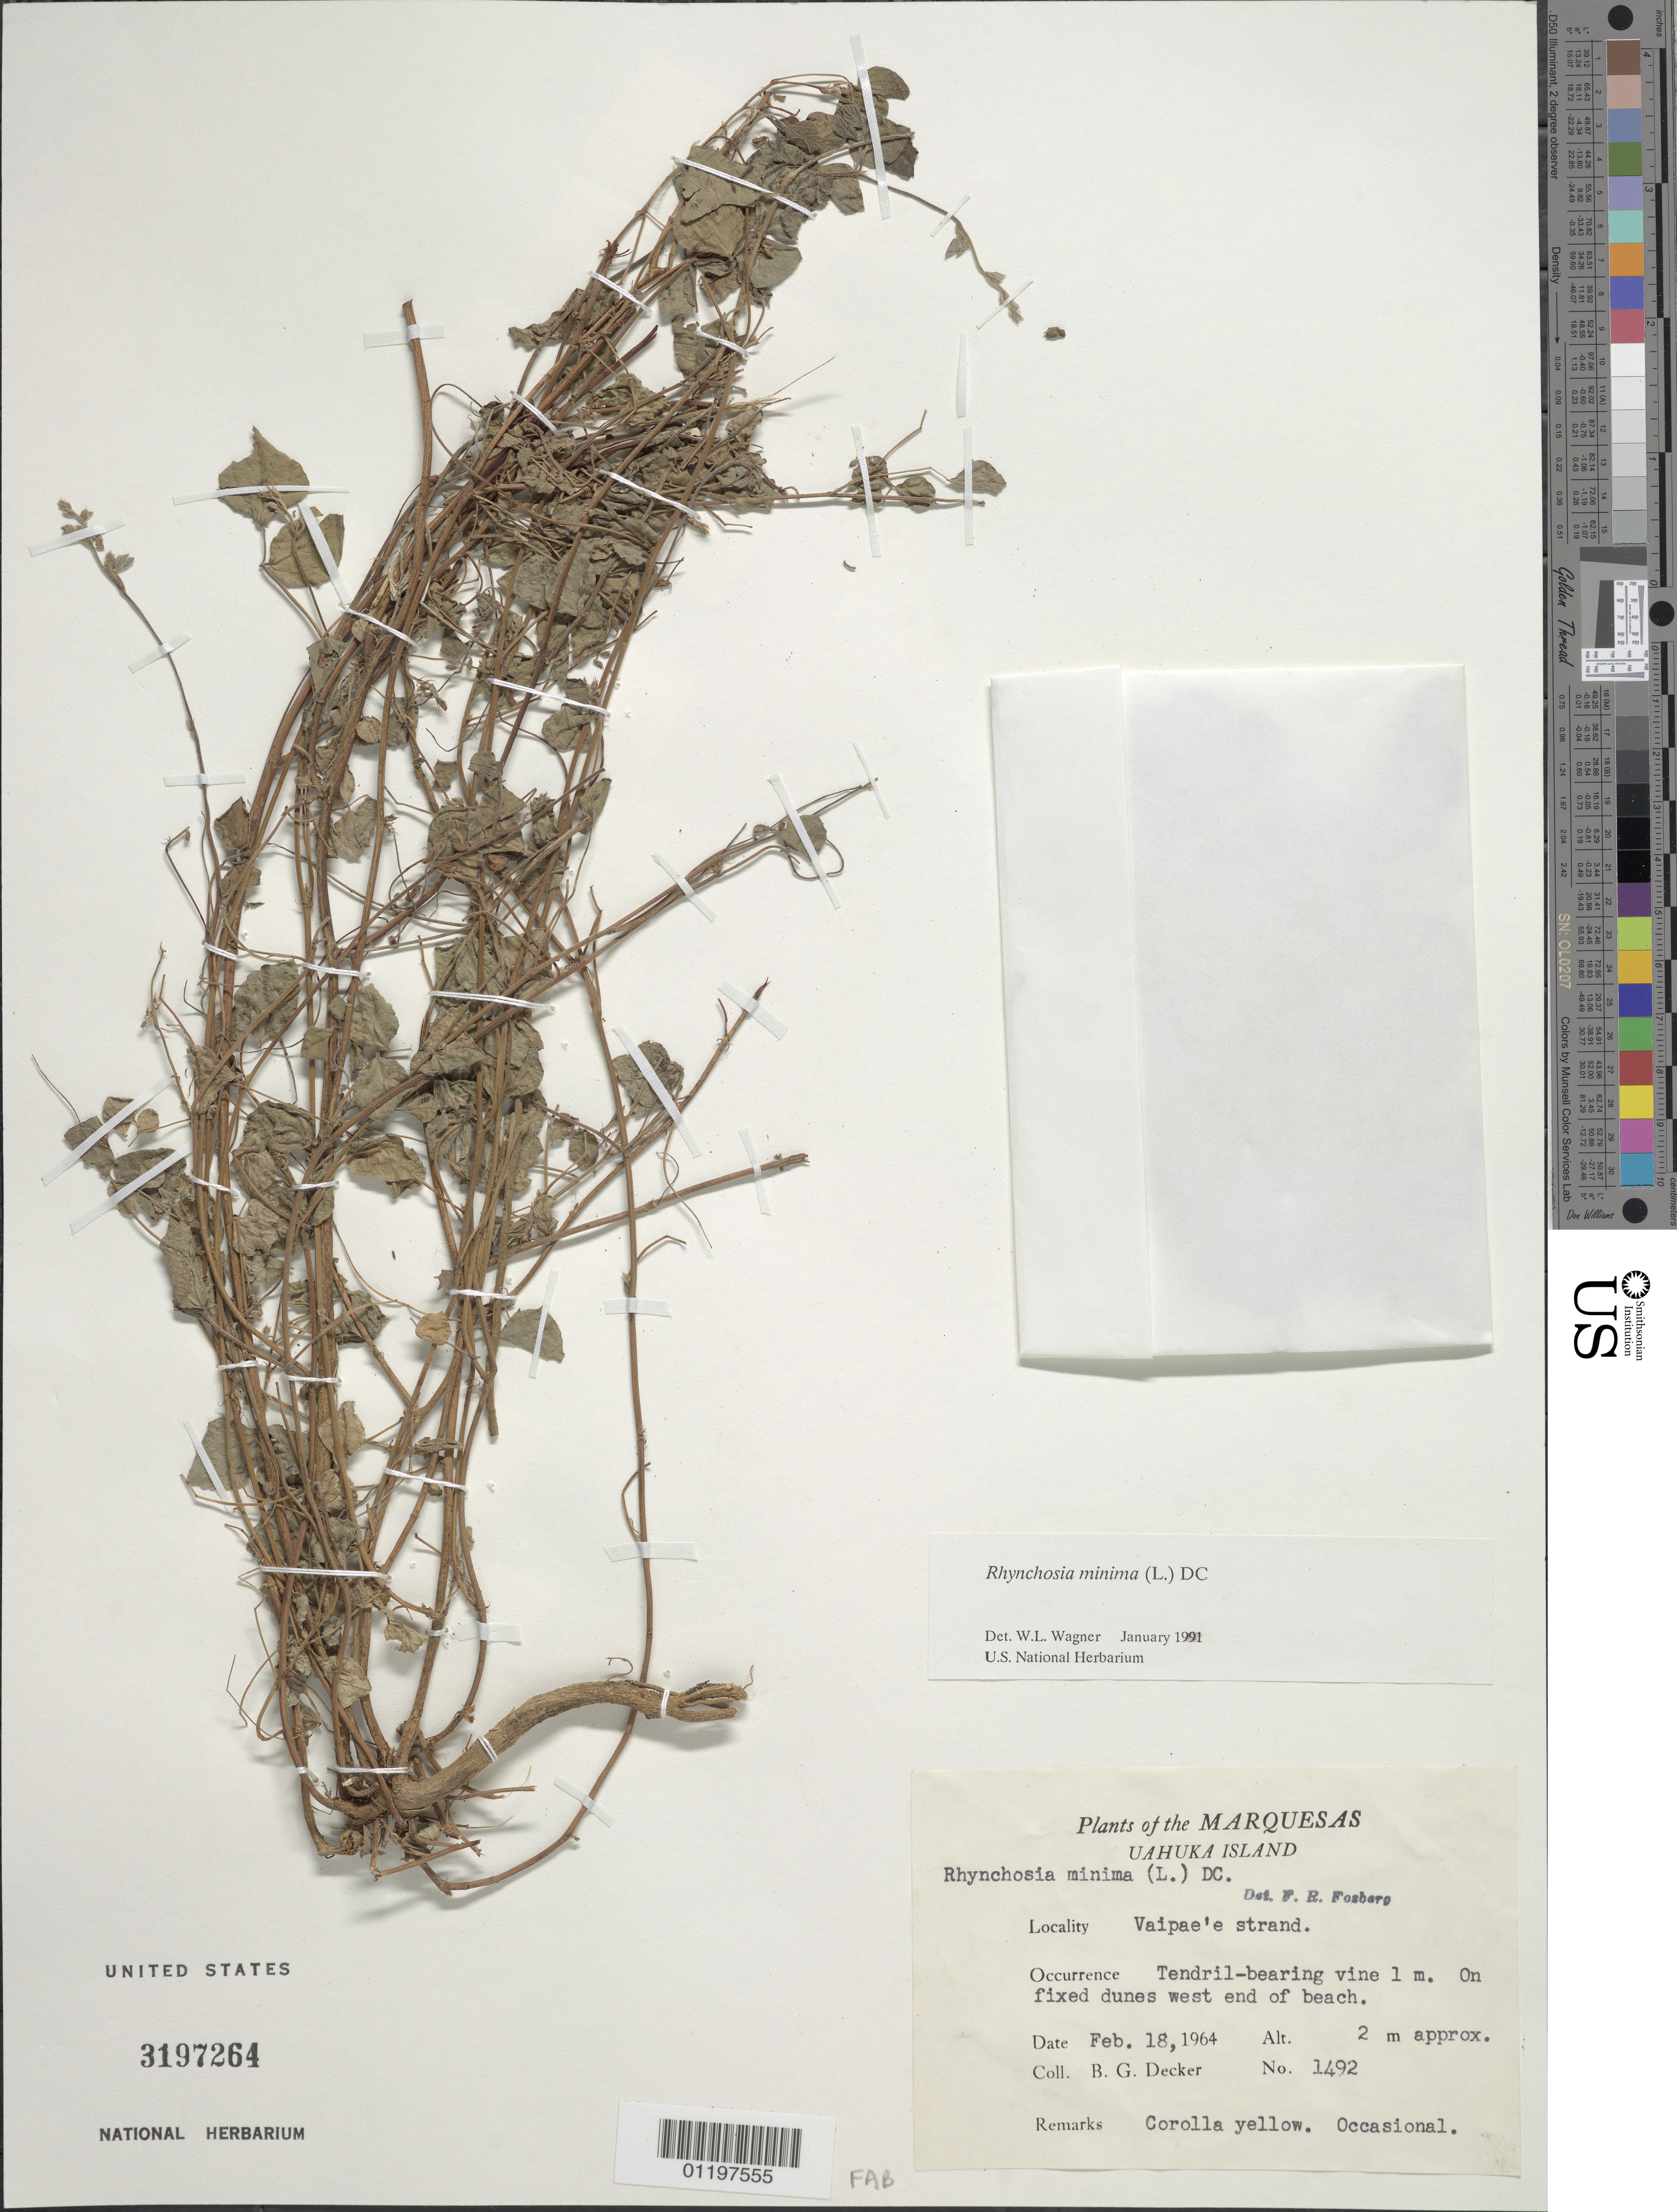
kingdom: Plantae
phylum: Tracheophyta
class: Magnoliopsida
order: Fabales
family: Fabaceae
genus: Rhynchosia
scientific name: Rhynchosia minima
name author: (L.) DC.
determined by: Wagner, W. L., (BOT), Smithsonian Institution - National Museum of Natural History (UNITED STATES)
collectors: B. G. Decker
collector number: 1492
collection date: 1964-02-18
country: French Polynesia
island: Ua Huka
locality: Vaipae'e strand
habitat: Occasional on fixed dunes, west end of beach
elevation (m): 2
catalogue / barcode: US 3197264